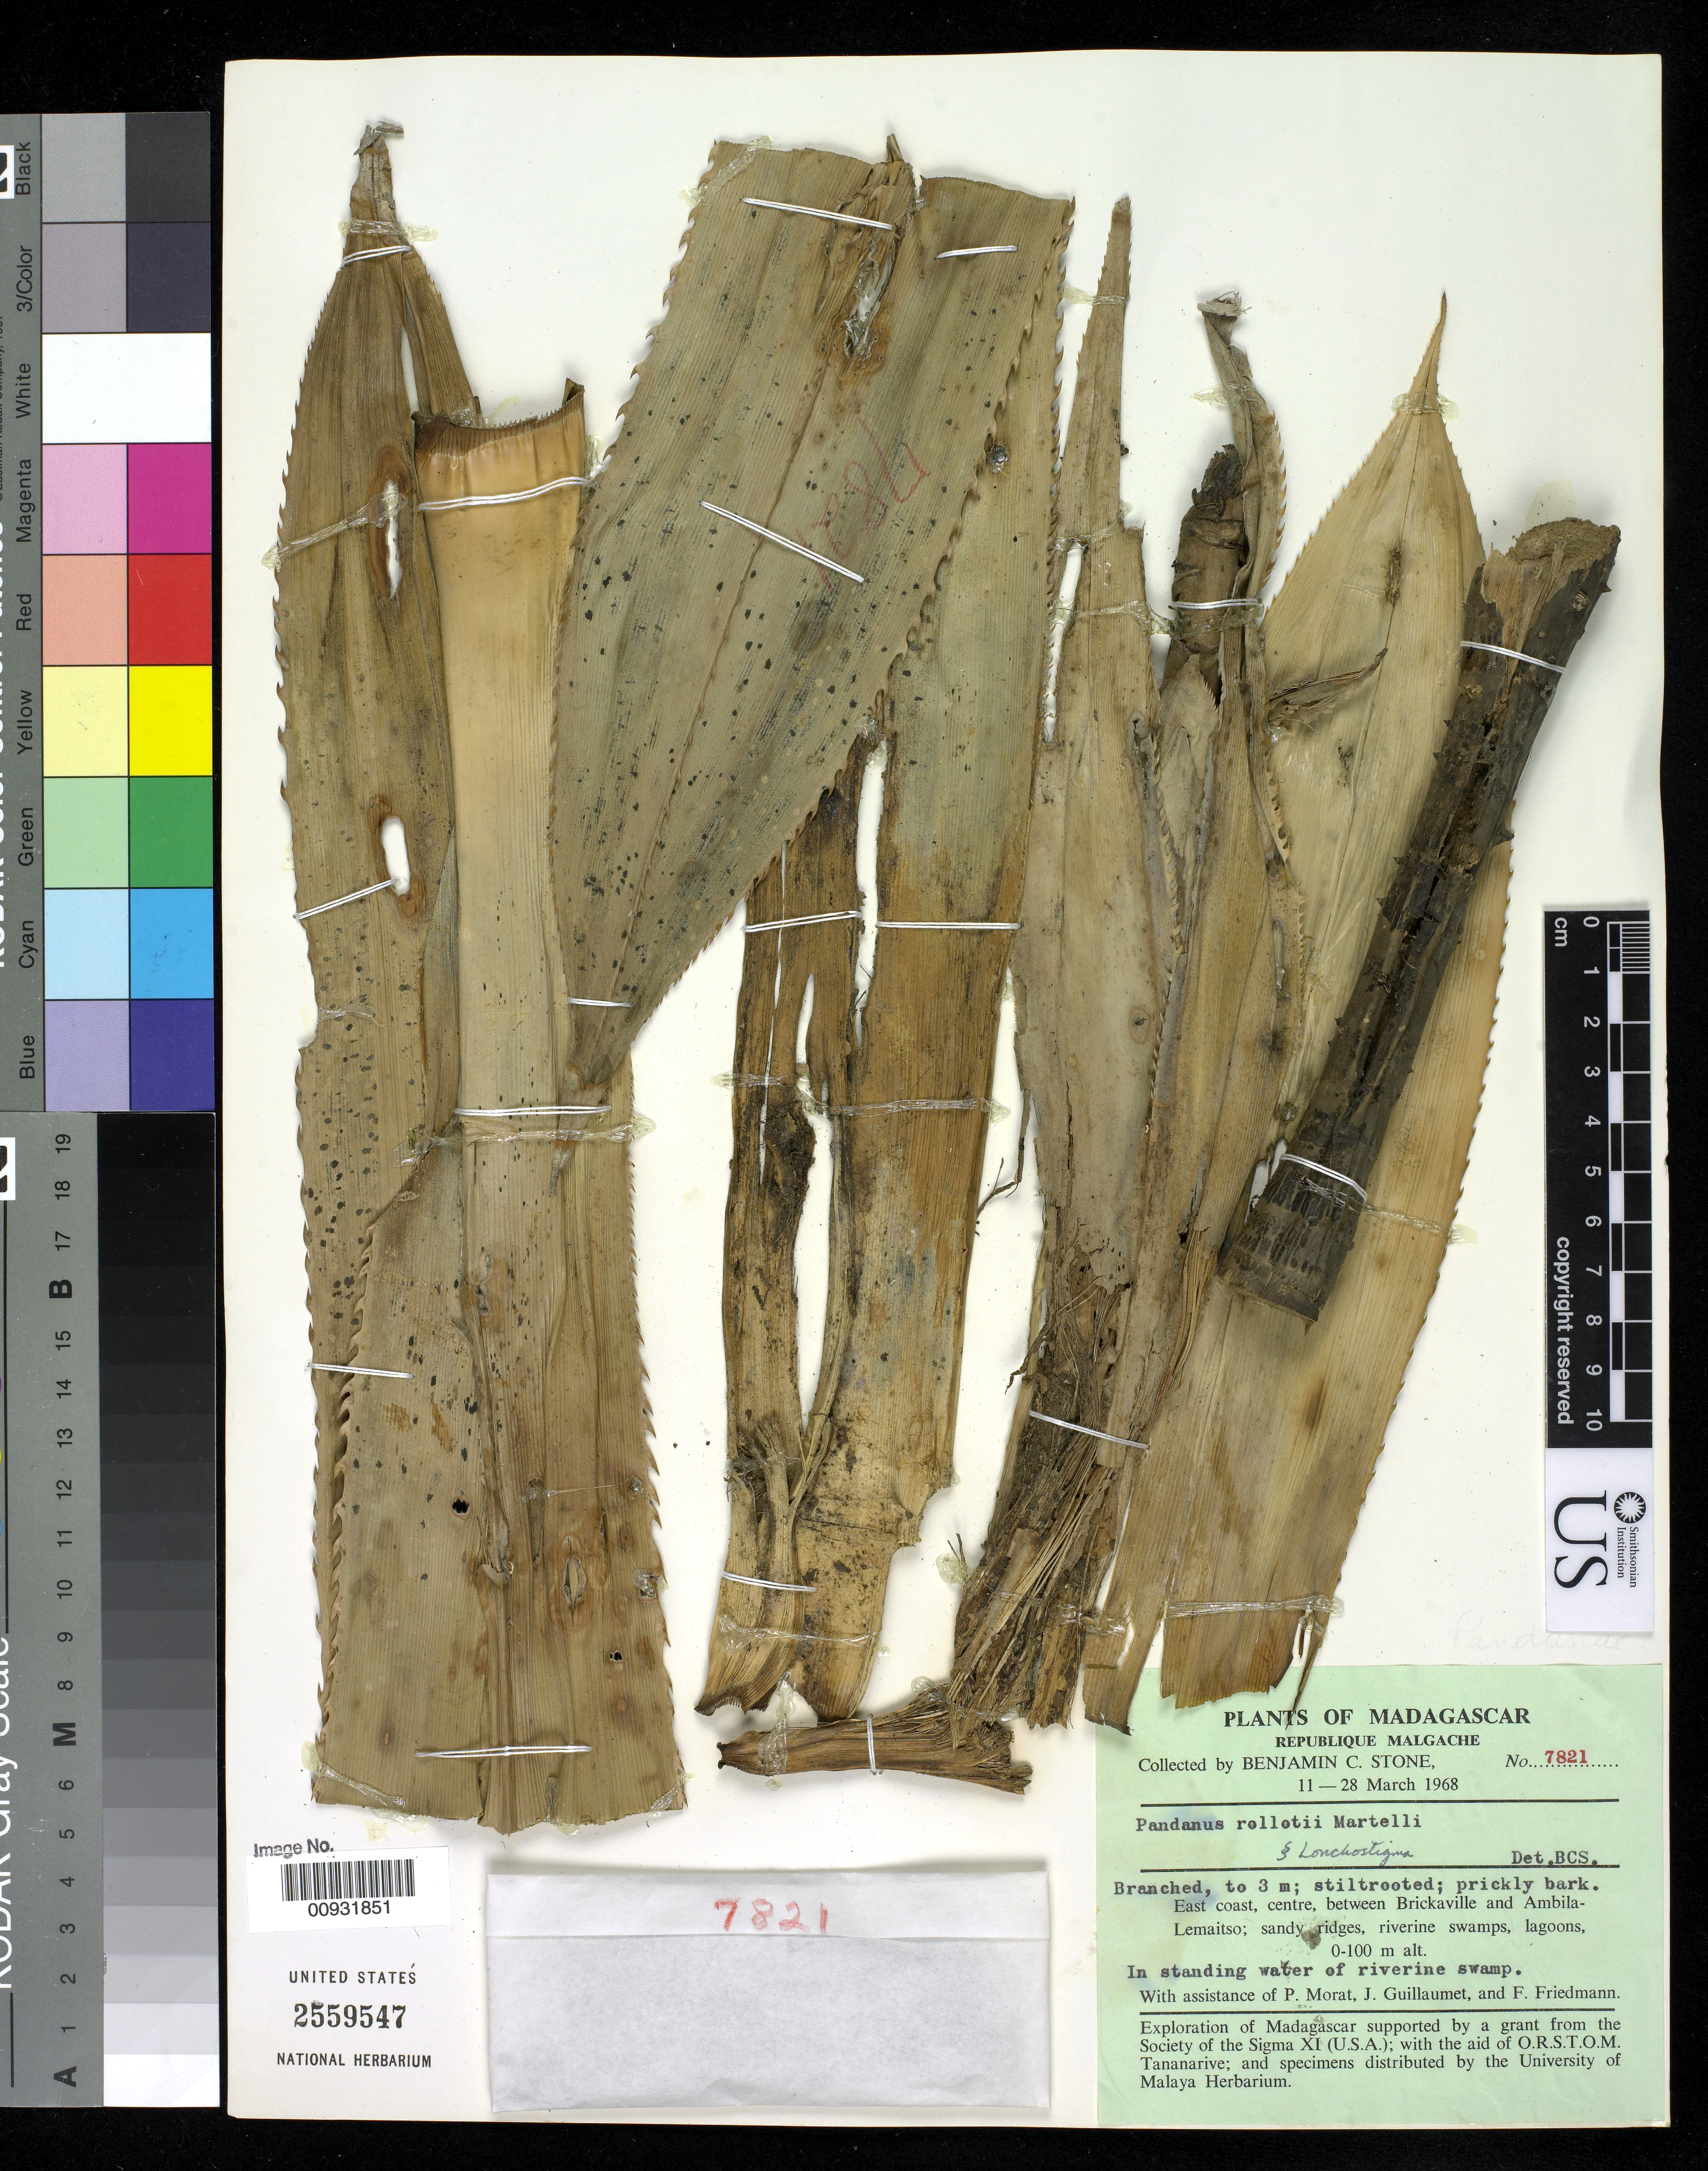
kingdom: Plantae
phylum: Tracheophyta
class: Liliopsida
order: Pandanales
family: Pandanaceae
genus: Pandanus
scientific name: Pandanus rollotii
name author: Martelli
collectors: B. C. Stone, P. Morat, J. Guillaumet & E. Friedmann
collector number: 7821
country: Madagascar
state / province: Atsinanana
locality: E coast, centre, between Brickaville and Ambila-Lemaitso.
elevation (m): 0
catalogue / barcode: US 2559547